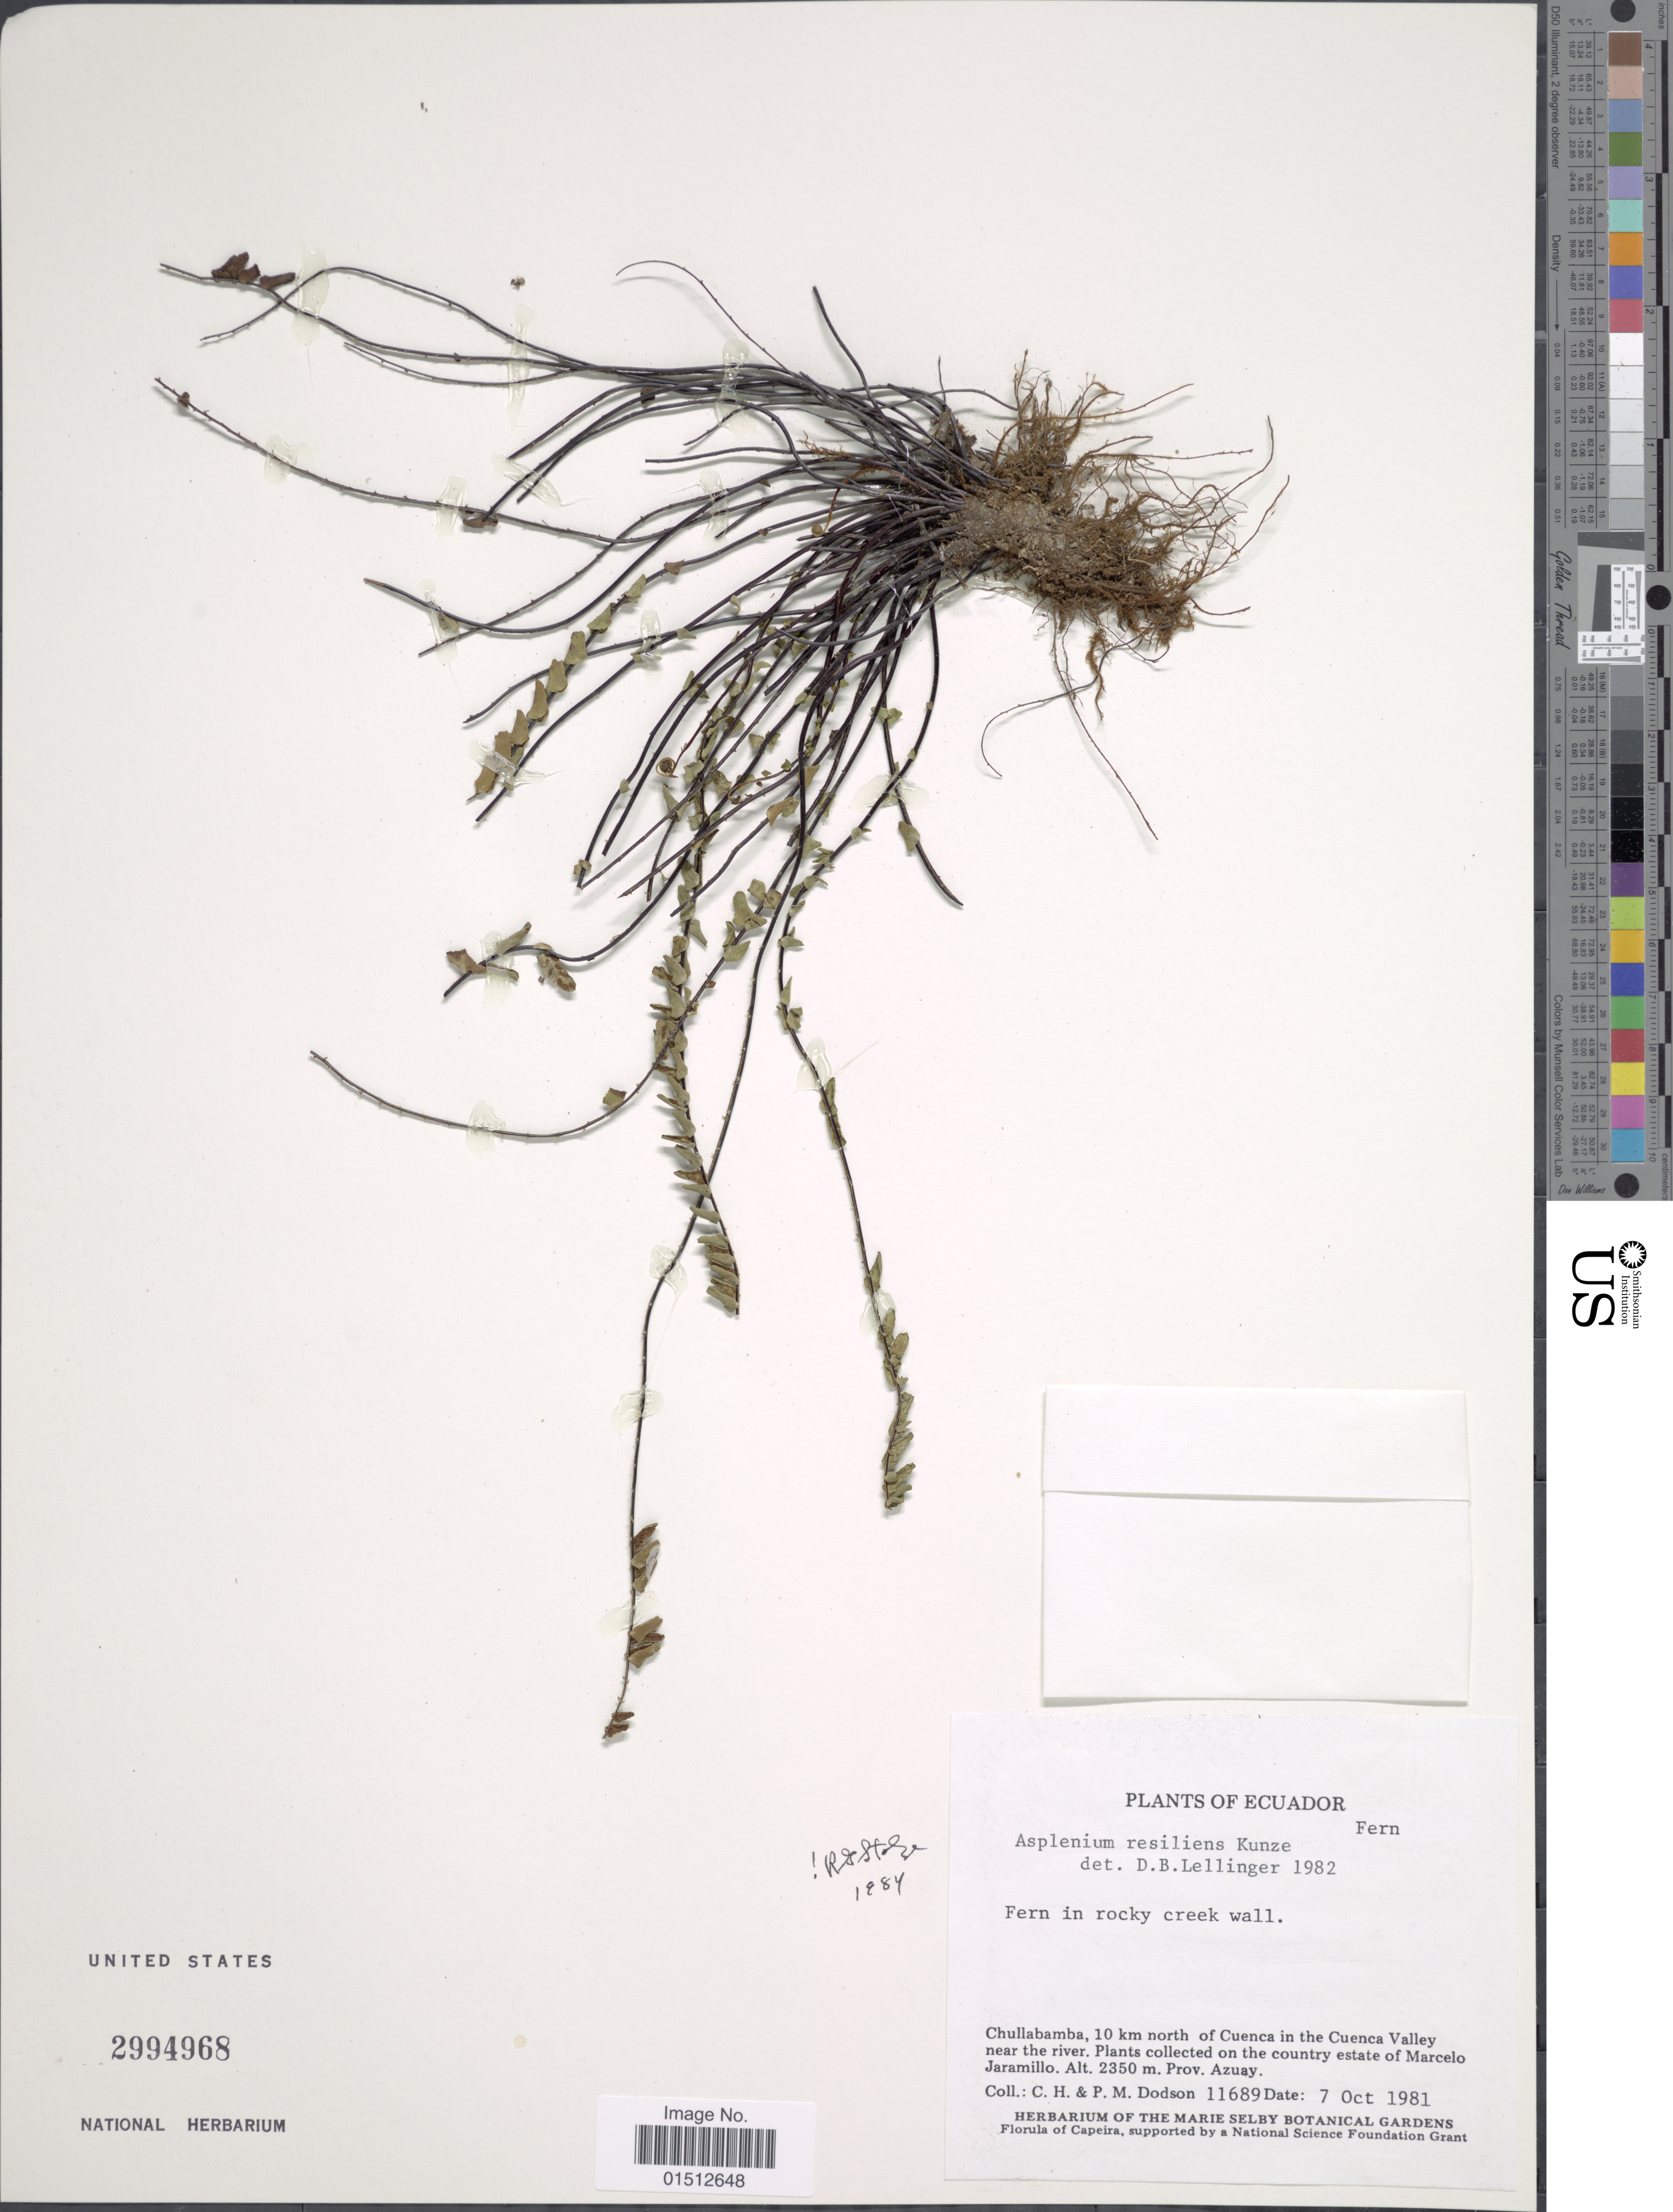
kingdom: Plantae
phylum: Tracheophyta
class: Polypodiopsida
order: Polypodiales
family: Aspleniaceae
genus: Asplenium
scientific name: Asplenium resiliens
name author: Kunze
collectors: C. H. Dodson & P. M. Dodson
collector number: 11689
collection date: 1981-10-07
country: Ecuador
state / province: Azuay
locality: Chullabamba. 10 km north of Cuenca in the Cuenca Valley near the river, country estate of Marcelo Jaramillo, Prov. Azuay.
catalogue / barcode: US 2994968